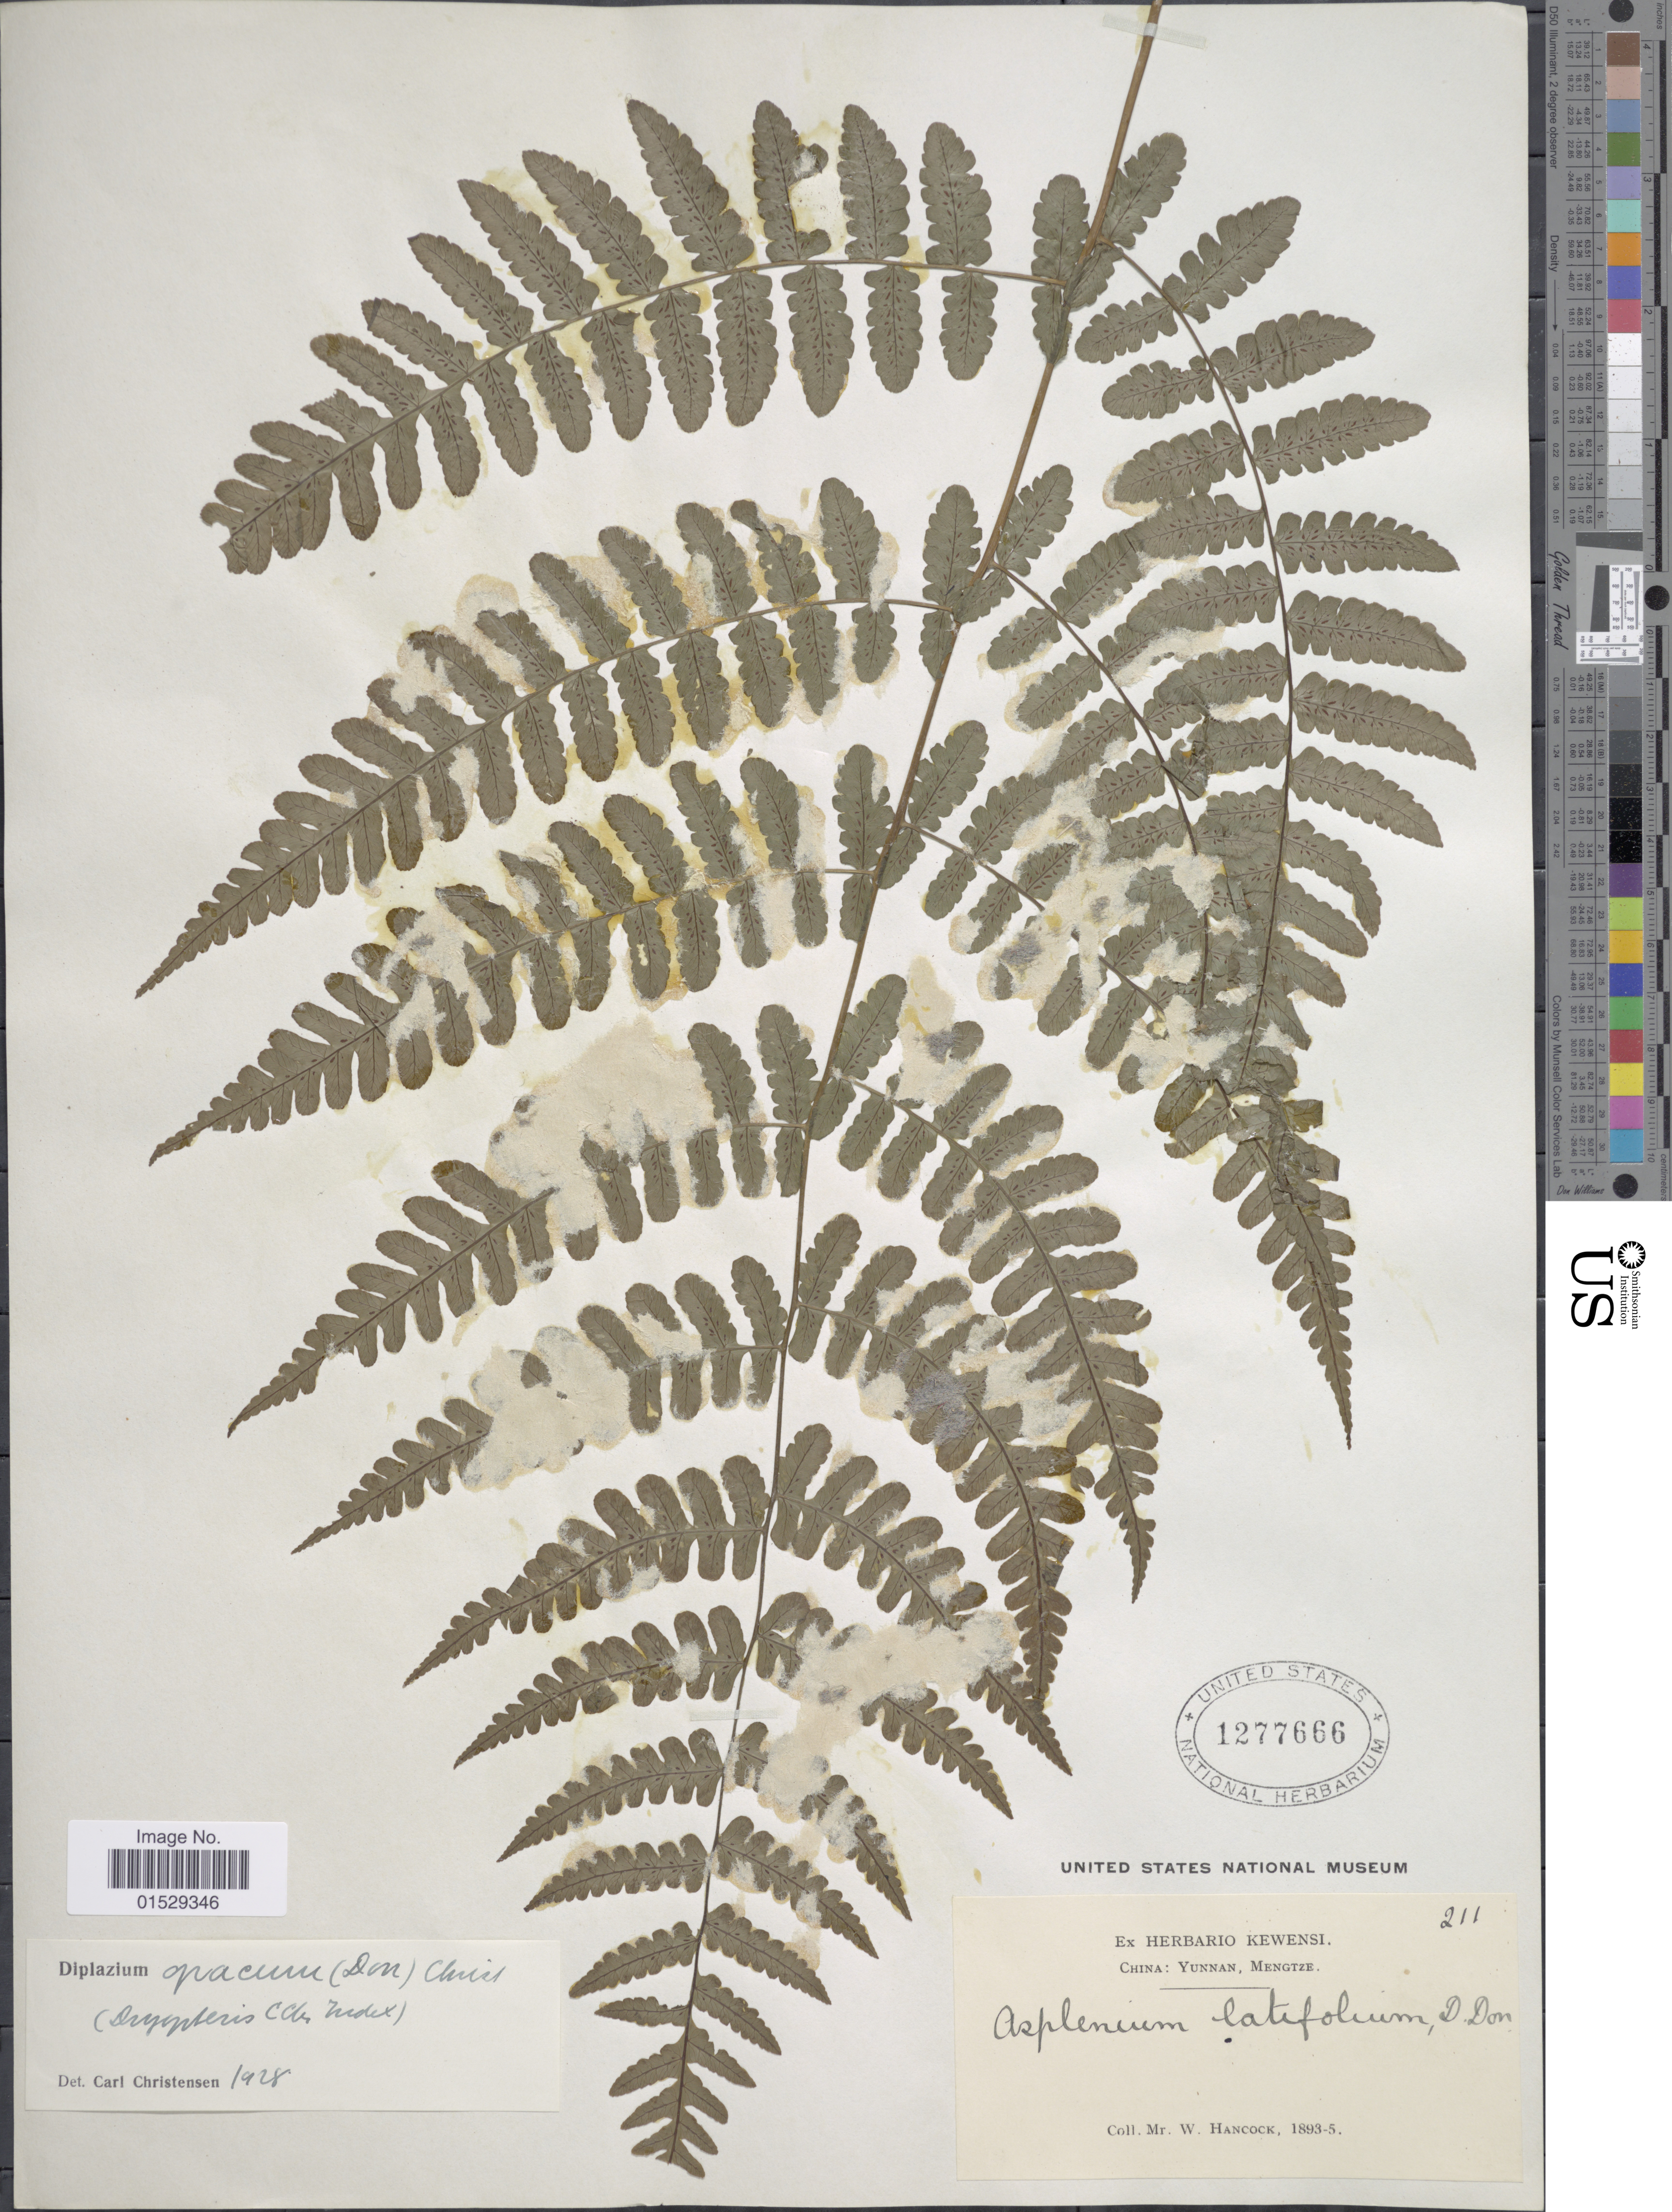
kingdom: Plantae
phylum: Tracheophyta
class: Polypodiopsida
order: Polypodiales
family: Athyriaceae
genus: Cornopteris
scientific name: Cornopteris opaca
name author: (D. Don) Tagawa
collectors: W. Hancock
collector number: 211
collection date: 1893/1895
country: China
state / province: Yunnan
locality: China: Yunnan, Mengtze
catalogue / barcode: US 1277666